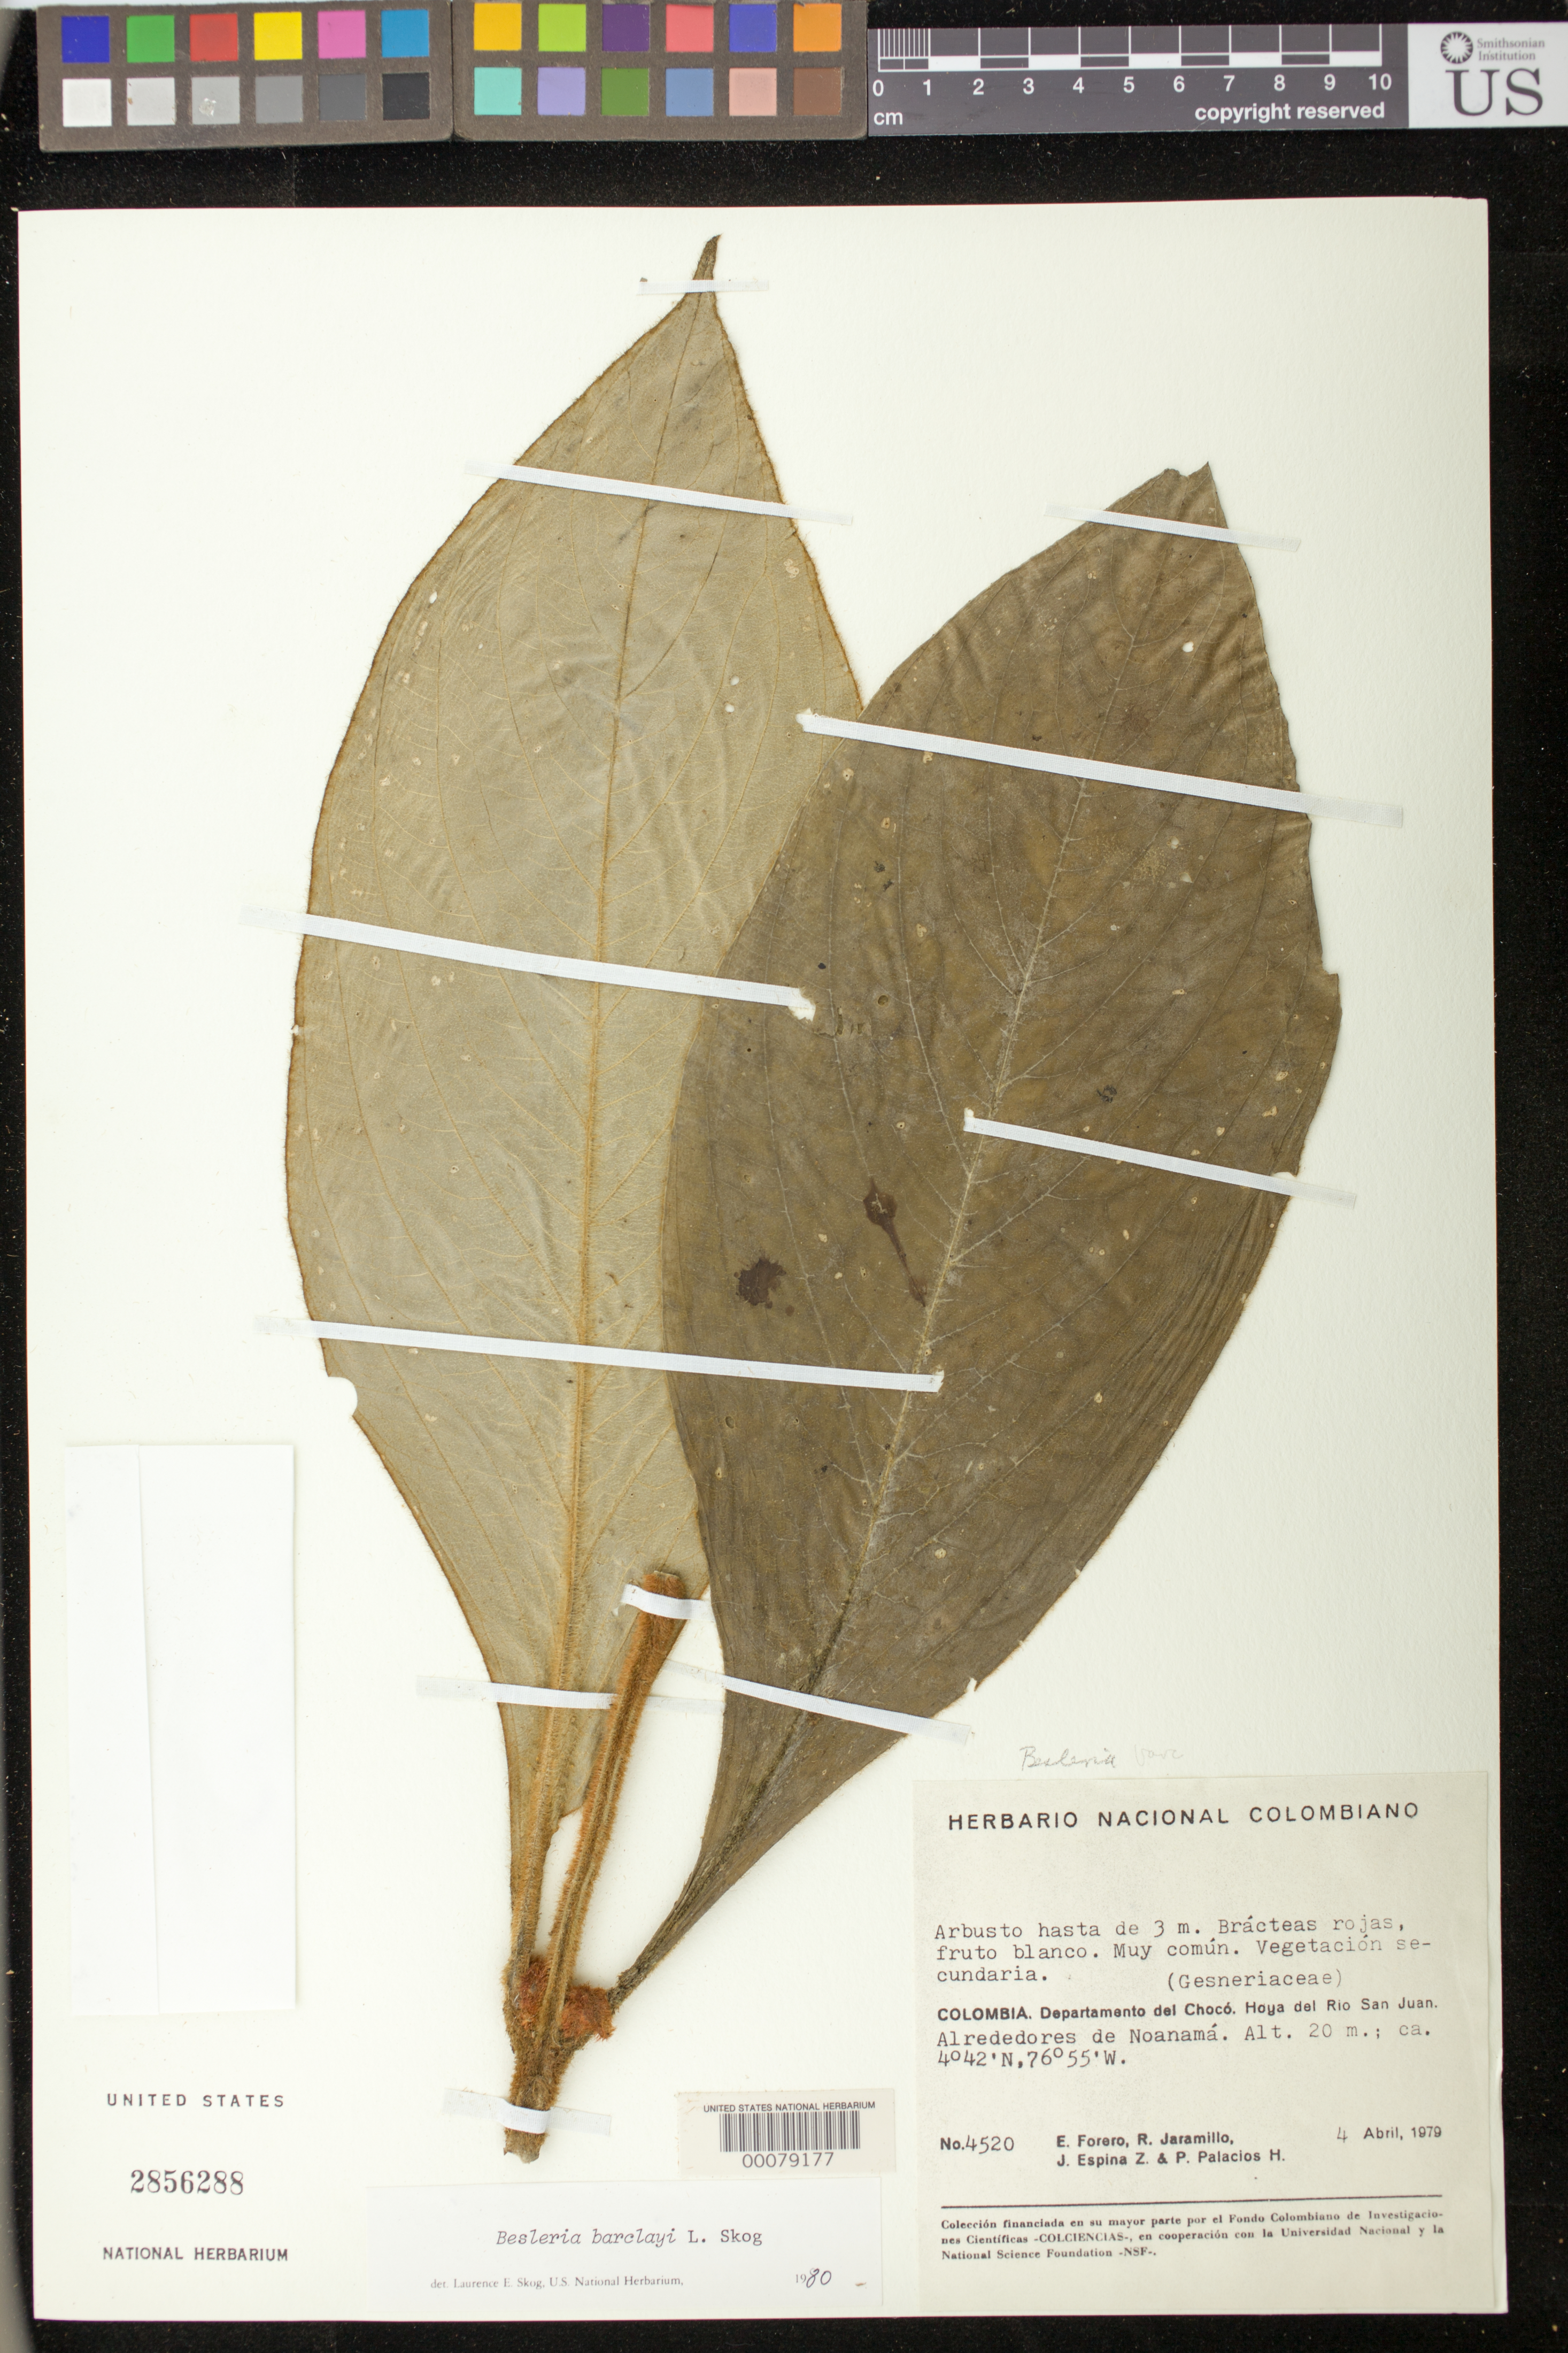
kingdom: Plantae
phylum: Tracheophyta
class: Magnoliopsida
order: Lamiales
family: Gesneriaceae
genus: Besleria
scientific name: Besleria barclayi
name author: L.E. Skog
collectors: E. Forero, R. Jaramillo M., J. Espina Z. & P. Palacios H.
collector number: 4520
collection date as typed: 04 Apr 1979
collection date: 1979-04-04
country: Colombia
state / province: Chocó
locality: Hoya del Rio San Juan, around Noanama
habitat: Secondary vegetation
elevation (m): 20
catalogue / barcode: US 2856288